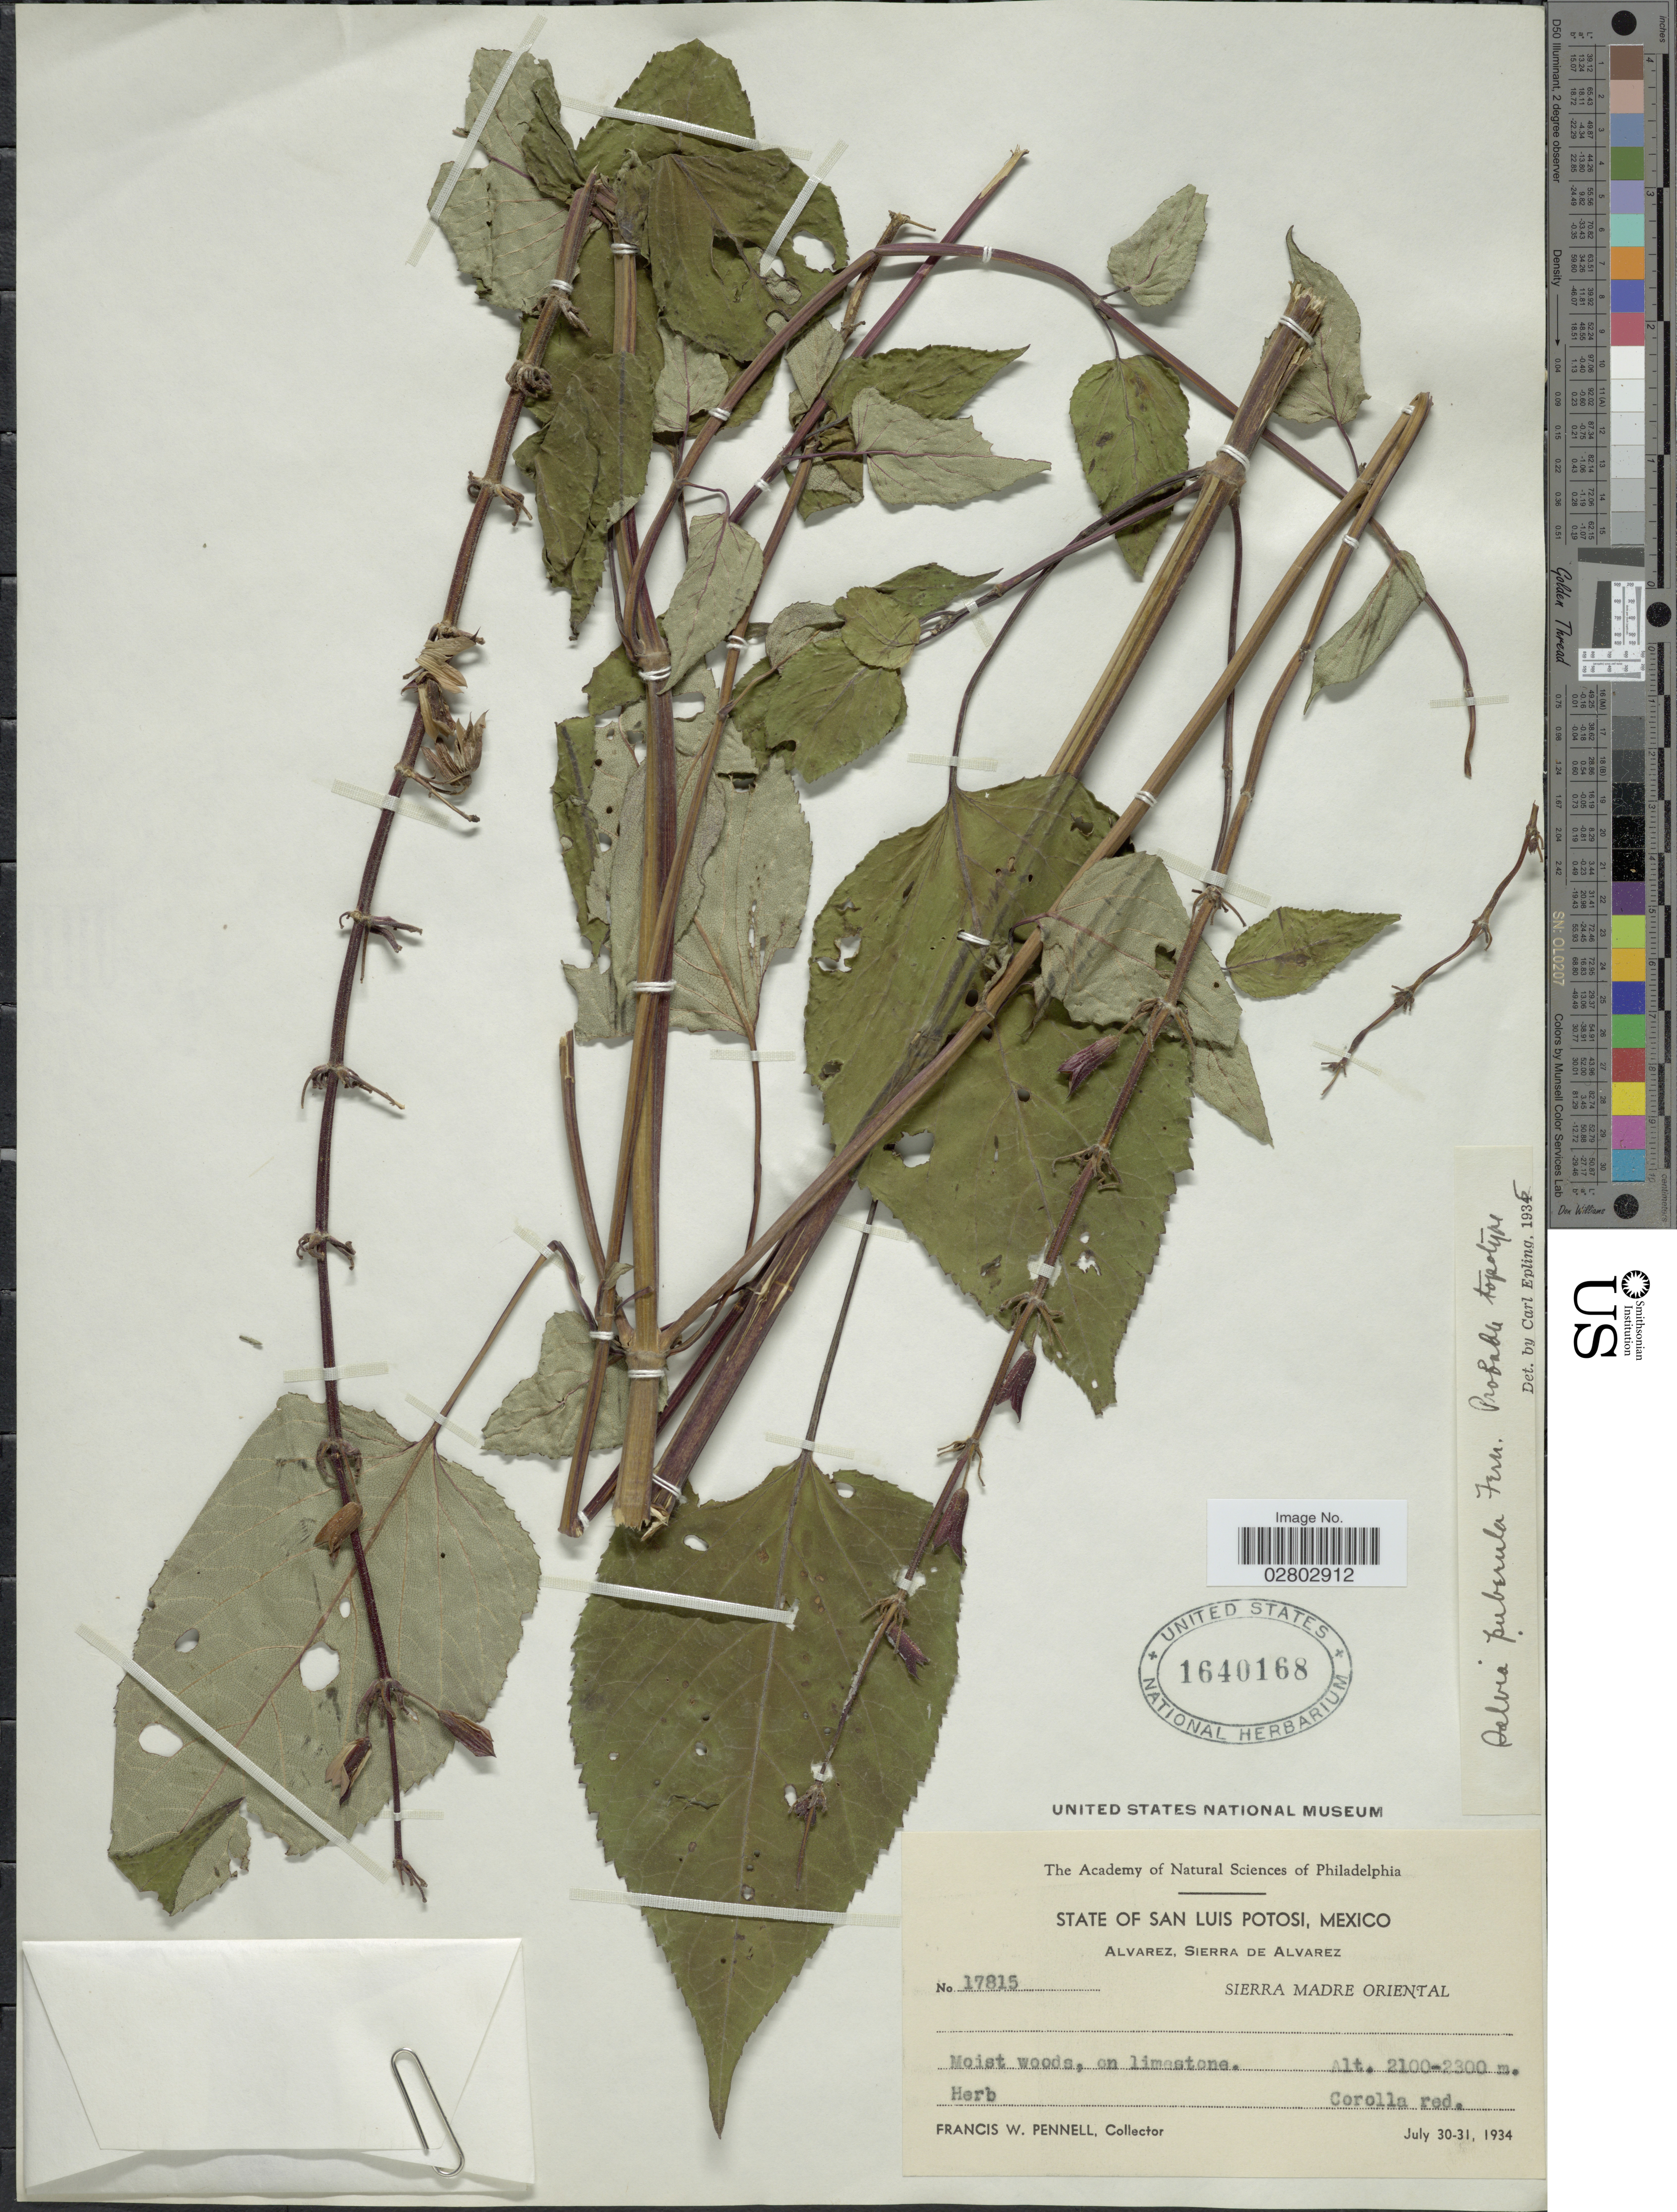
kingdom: Plantae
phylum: Tracheophyta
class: Magnoliopsida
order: Lamiales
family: Lamiaceae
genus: Salvia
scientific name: Salvia puberula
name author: Fernald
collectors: F. W. Pennell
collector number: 17815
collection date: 1934-07-30/1934-07-31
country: Mexico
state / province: San Luis Potosí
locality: State of San Luis Potosi, Mexico, Alvarez, Sierra de Alvarez, Sierra Madre Oriental.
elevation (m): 2100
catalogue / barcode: US 1640168